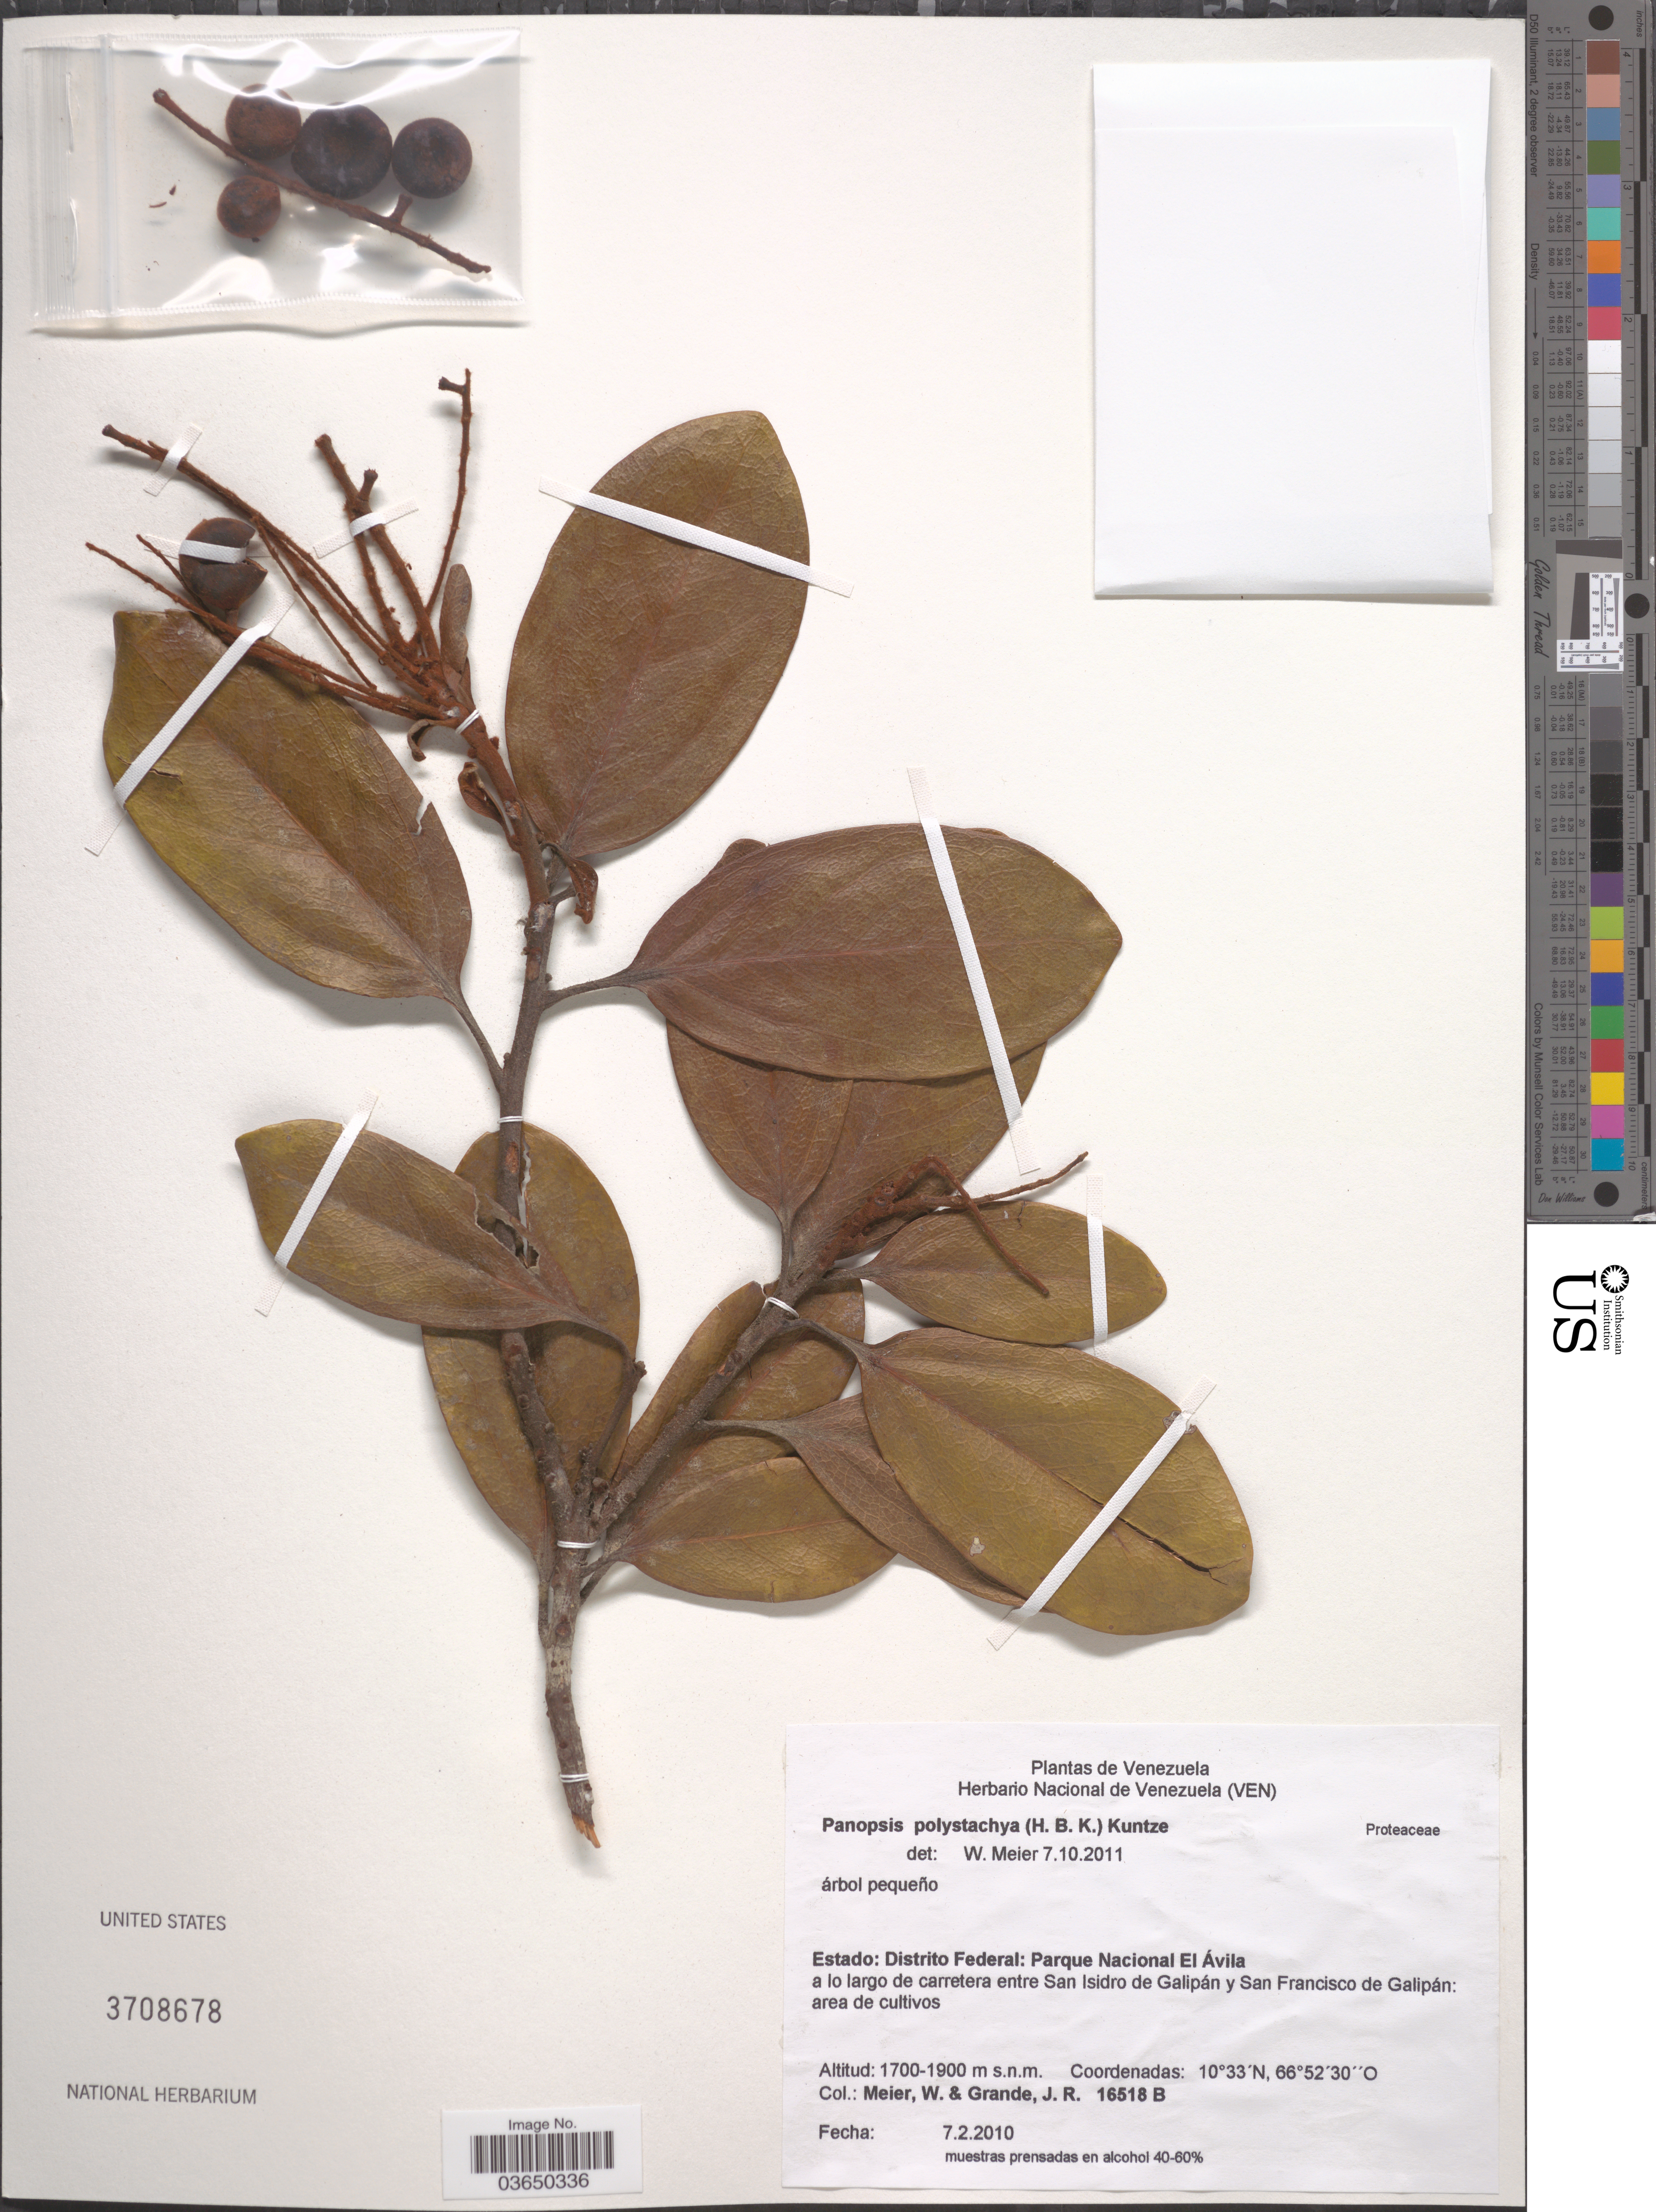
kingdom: Plantae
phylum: Tracheophyta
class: Magnoliopsida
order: Proteales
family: Proteaceae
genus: Panopsis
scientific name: Panopsis polystachya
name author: (Kunth) Kuntze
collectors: W. Meier & J. Grande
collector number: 16518B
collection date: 2010-02-07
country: Venezuela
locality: Estado: Distrito Federal: Parque Nacional El Ávila a lo largo de carretera entre San Isidro de Galipán y San Francisco de Galipán.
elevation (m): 1700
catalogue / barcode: US 3708678